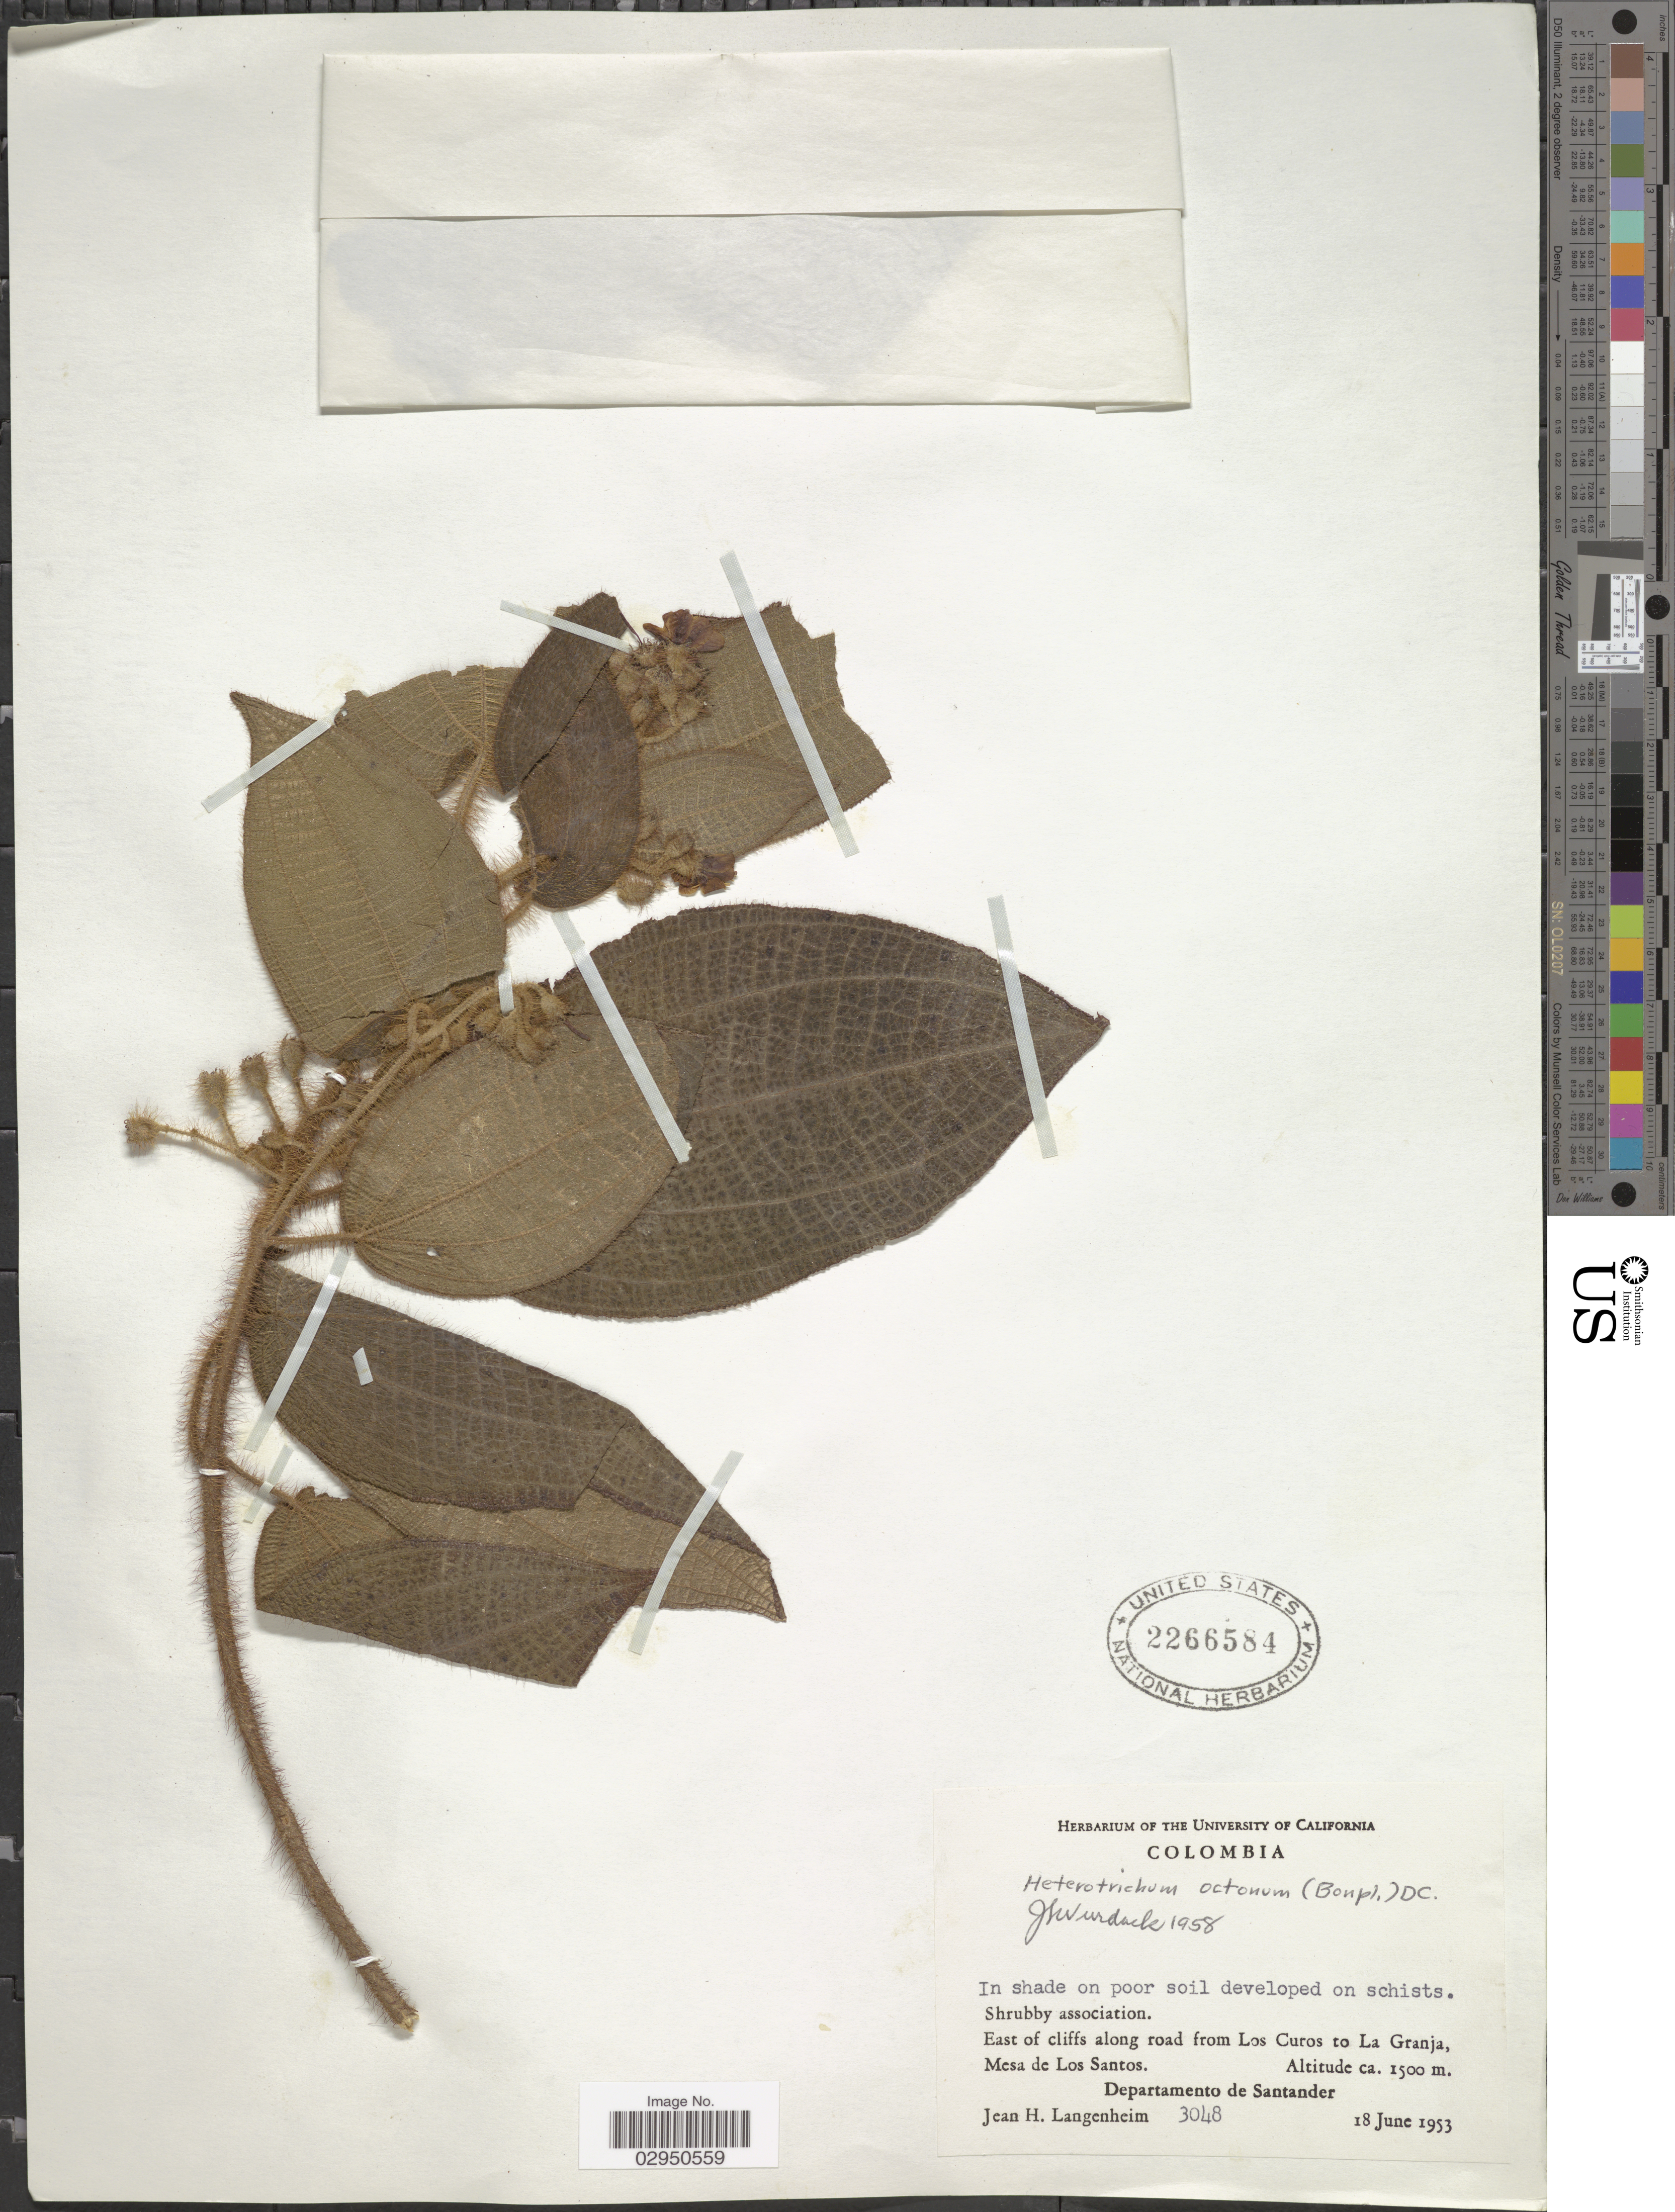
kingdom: Plantae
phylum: Tracheophyta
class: Magnoliopsida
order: Myrtales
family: Melastomataceae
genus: Clidemia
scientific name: Clidemia octona subsp. octona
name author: (Bonpl.) L.O. Williams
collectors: J. H. Langenheim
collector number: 3048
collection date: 1953-06-18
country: Colombia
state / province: Santander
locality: East of cliffs along road from Los Curos to La Granja, Mesa de Los Santos. Departamento de Santander.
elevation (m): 1500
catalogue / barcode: US 2266584